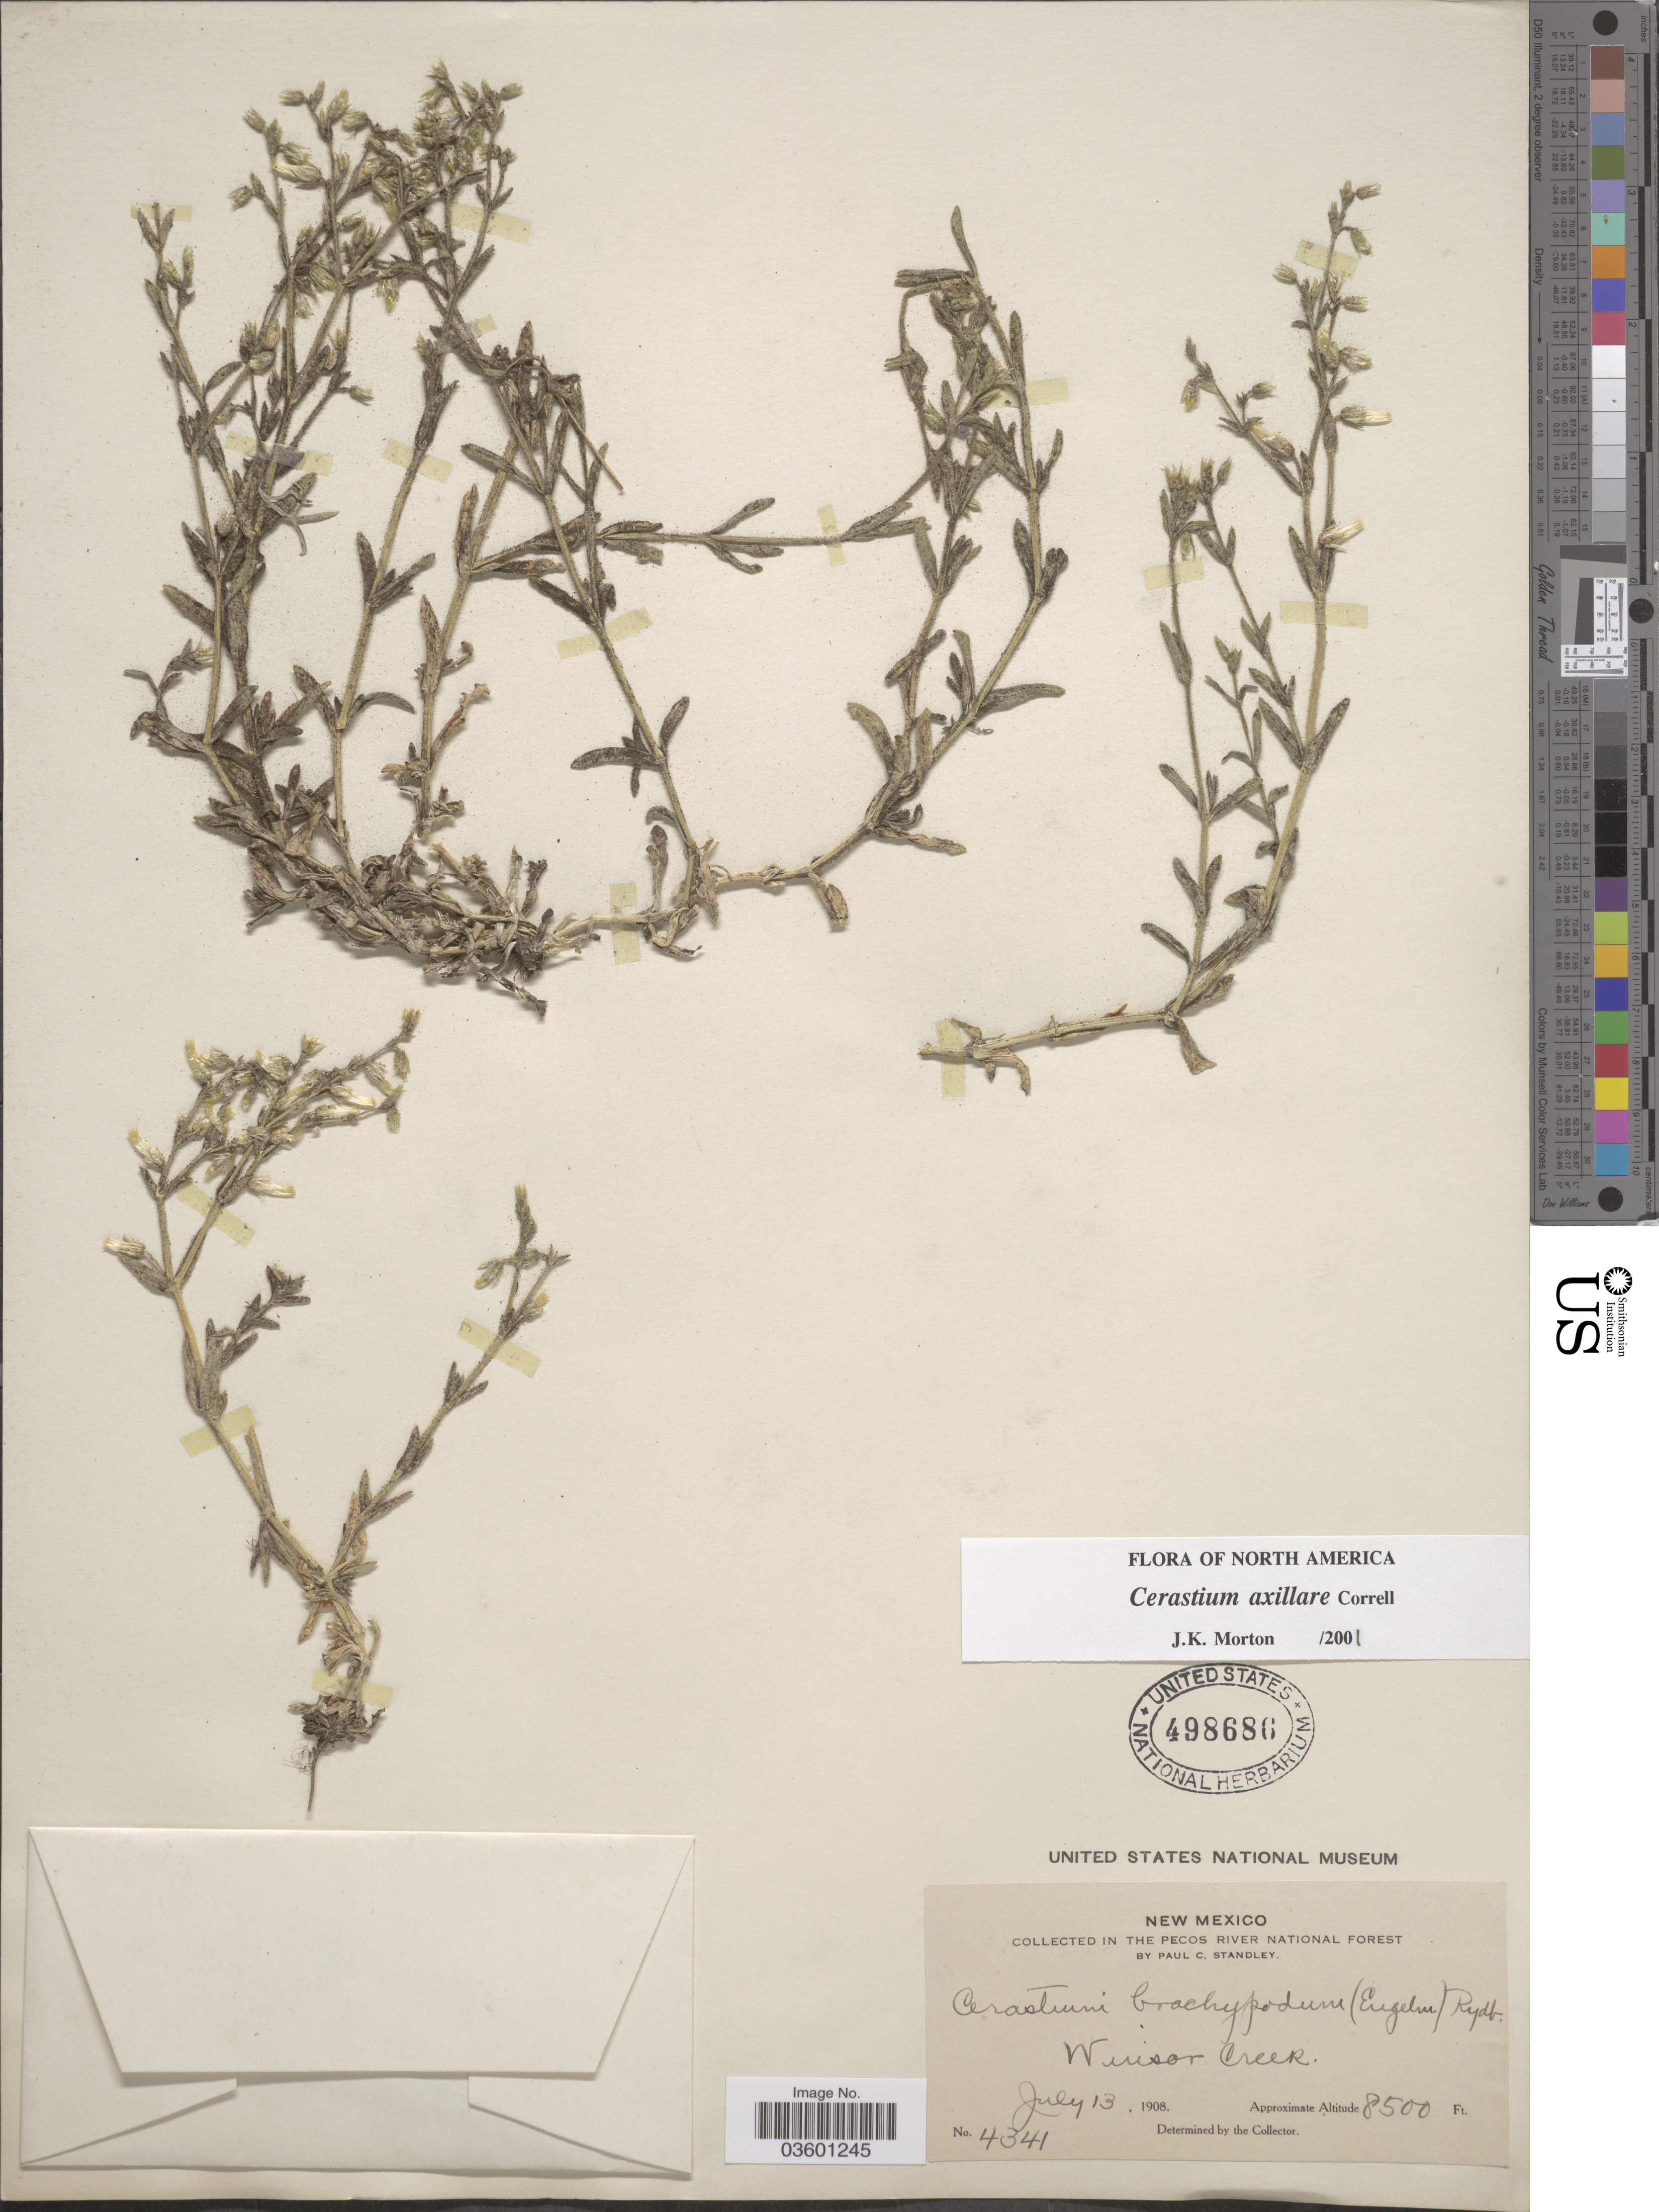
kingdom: Plantae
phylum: Tracheophyta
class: Magnoliopsida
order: Caryophyllales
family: Caryophyllaceae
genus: Cerastium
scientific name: Cerastium axillare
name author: Correll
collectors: P. C. Standley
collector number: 4341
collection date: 1908-07-13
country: United States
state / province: New Mexico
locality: The Pecos River National Forest. Winsor Creek.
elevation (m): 2591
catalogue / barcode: US 498686